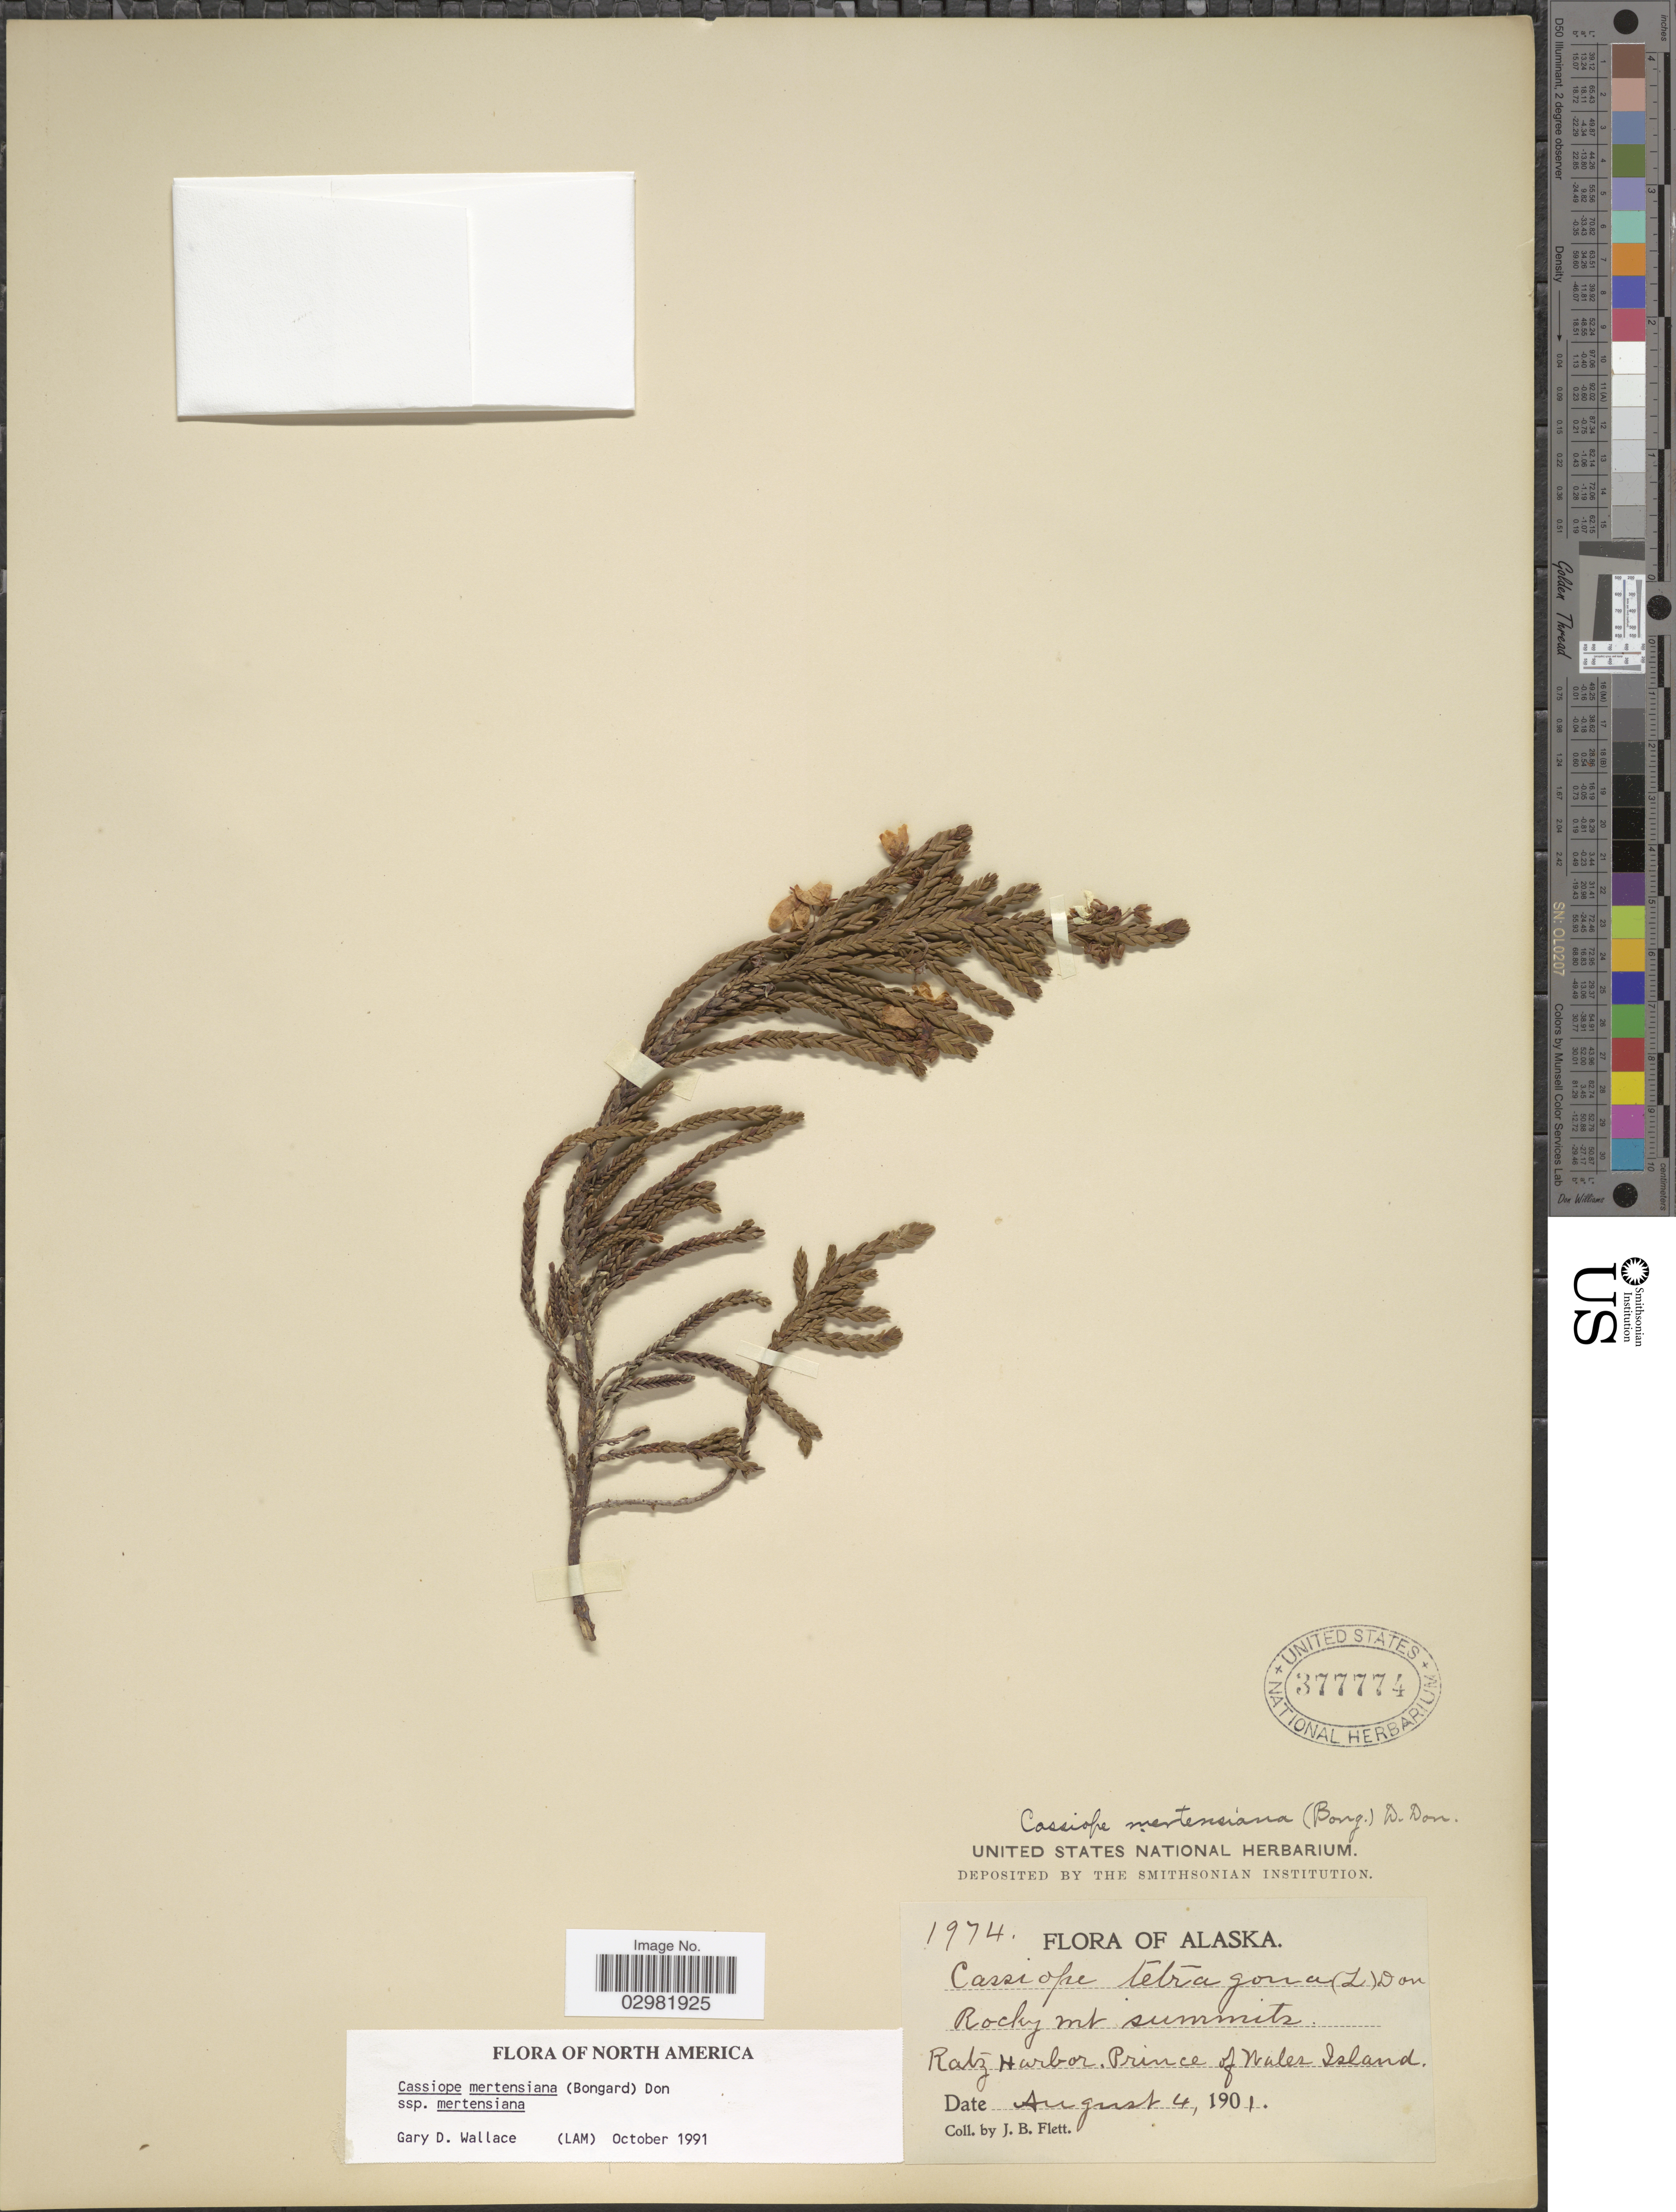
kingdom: Plantae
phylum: Tracheophyta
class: Magnoliopsida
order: Ericales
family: Ericaceae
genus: Cassiope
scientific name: Cassiope mertensiana subsp. mertensiana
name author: (Bong.) G. Don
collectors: J. Flett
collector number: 1974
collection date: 1901-08-04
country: United States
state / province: Alaska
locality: Ratz Harbor. Prince of Wales Island.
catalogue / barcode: US 377774